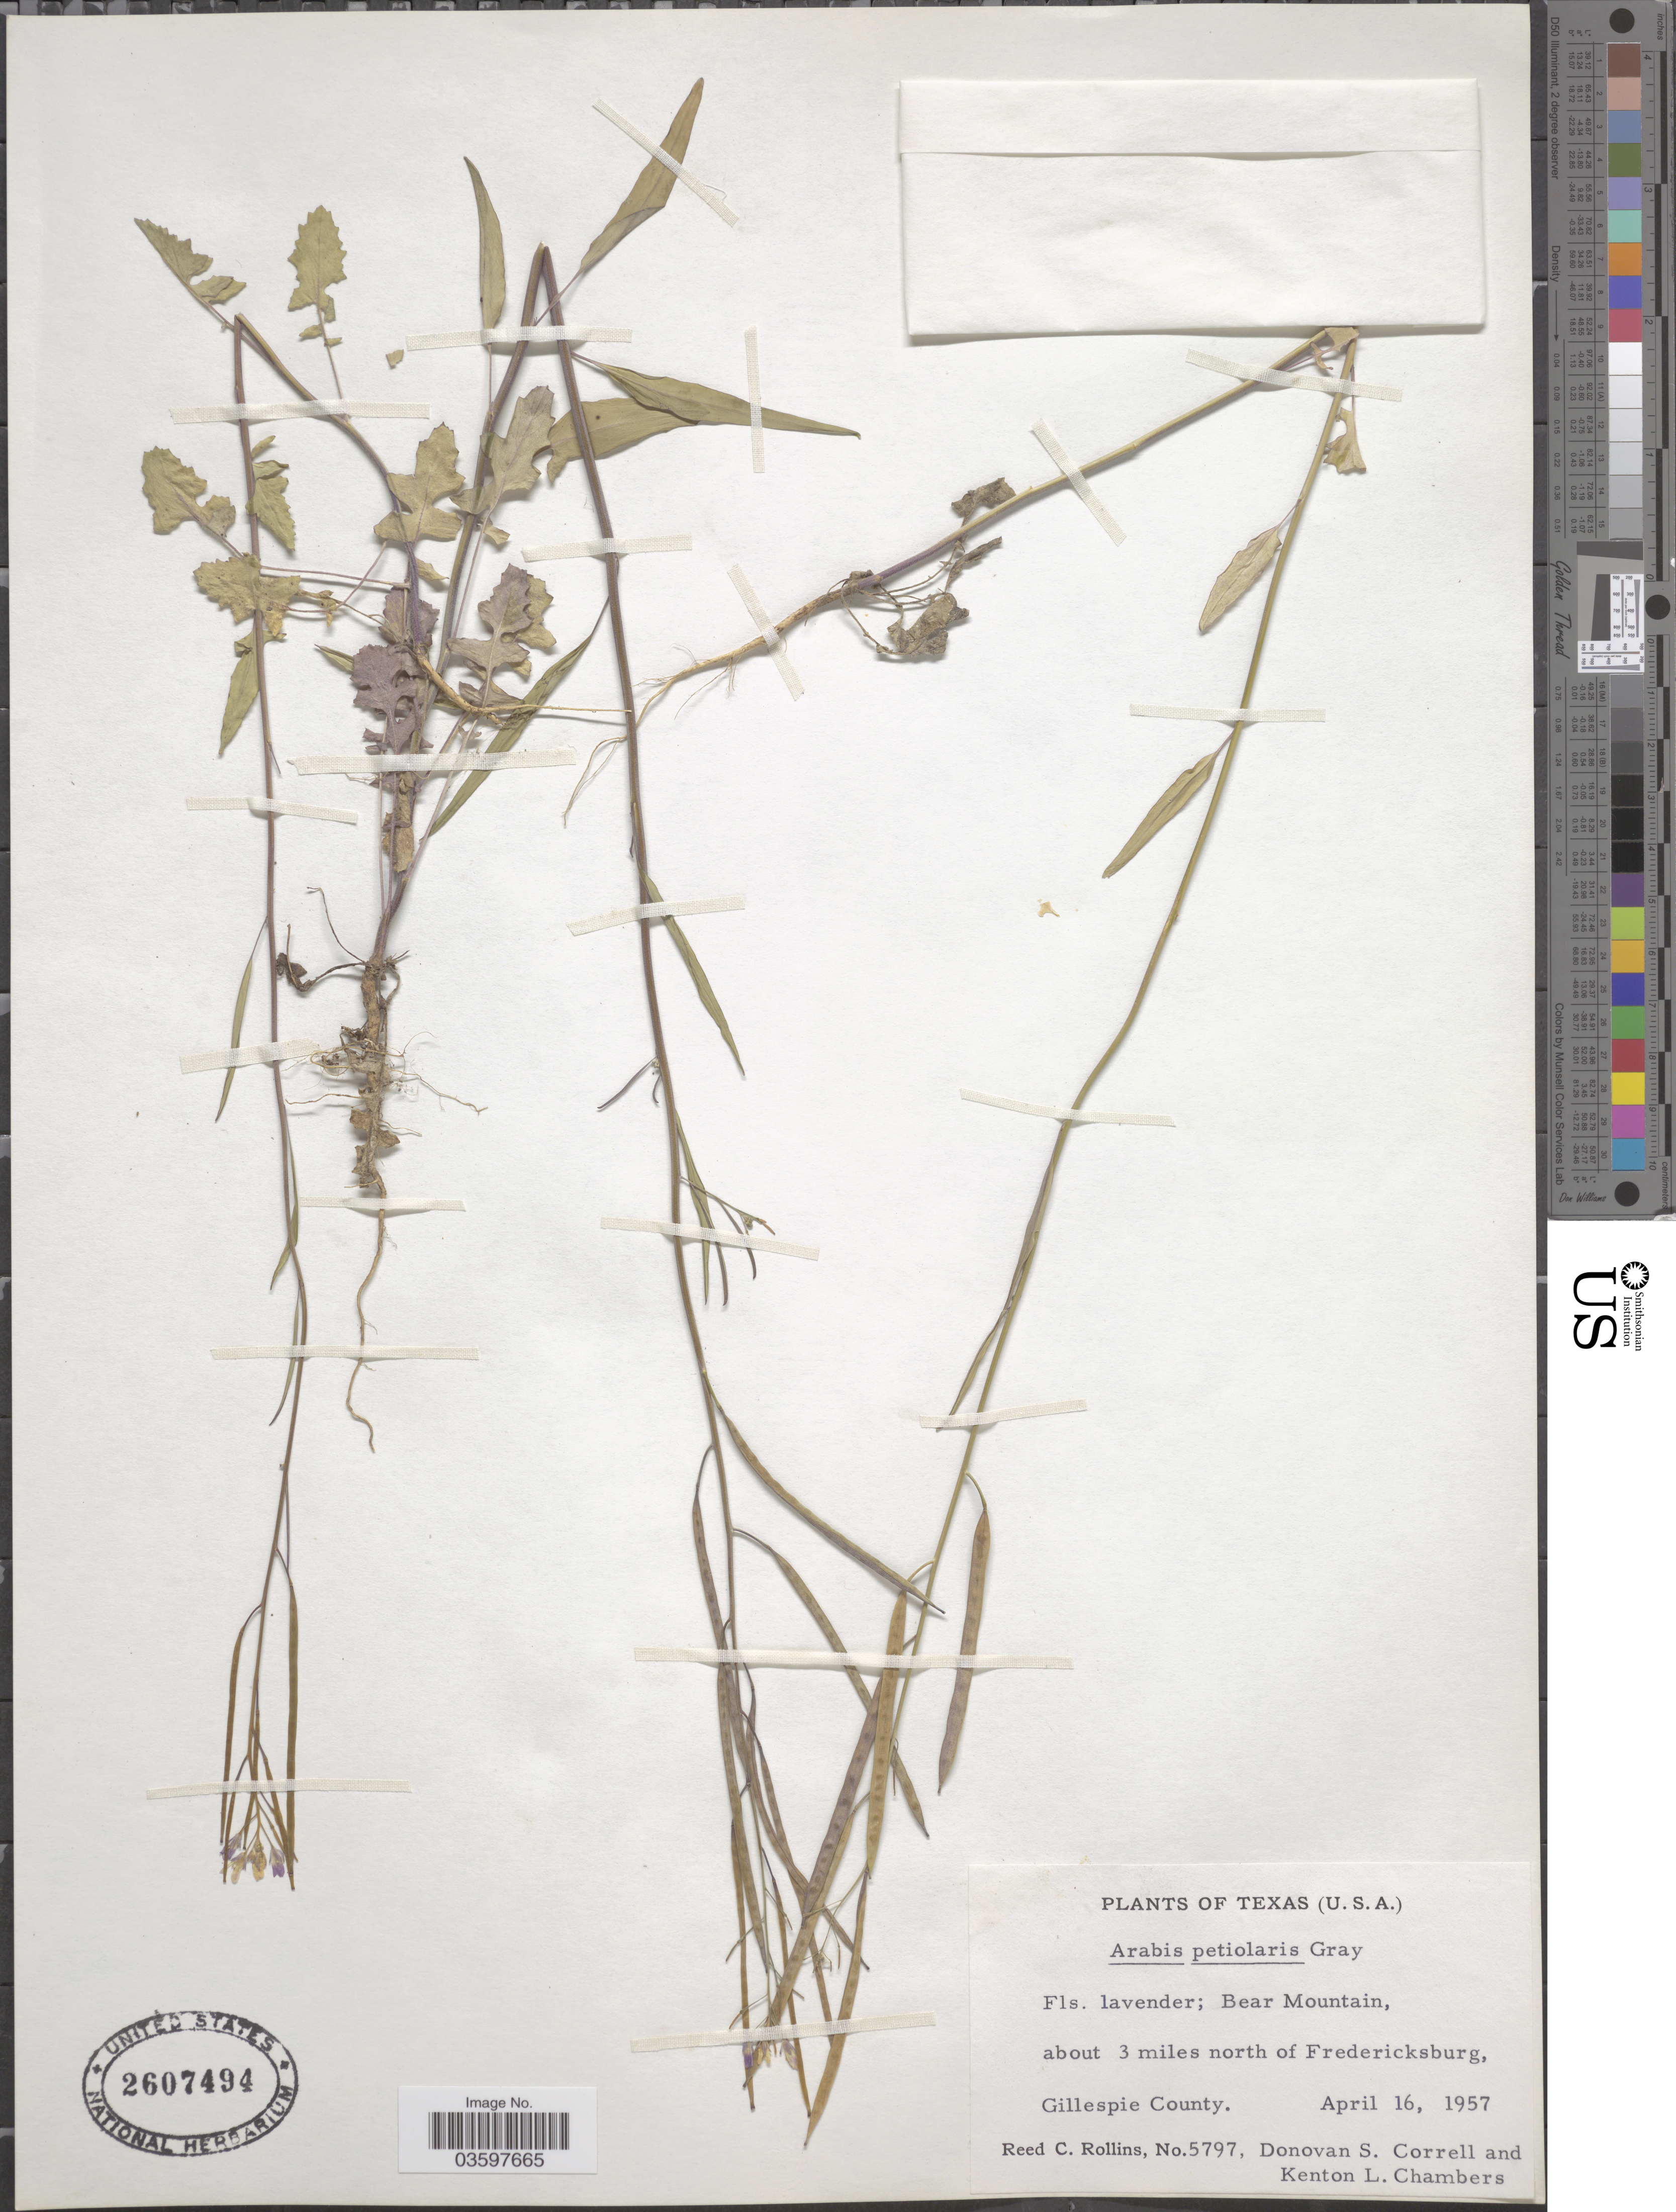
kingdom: Plantae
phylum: Tracheophyta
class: Magnoliopsida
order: Brassicales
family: Brassicaceae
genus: Streptanthus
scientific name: Streptanthus petiolaris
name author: A. Gray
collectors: R. C. Rollins, D. S. Correll & K. L. Chambers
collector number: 5797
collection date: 1957-04-16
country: United States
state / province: Texas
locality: Bear Mountain, about 3 miles north of Fredericksburg, Gillespie County.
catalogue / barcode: US 2607494